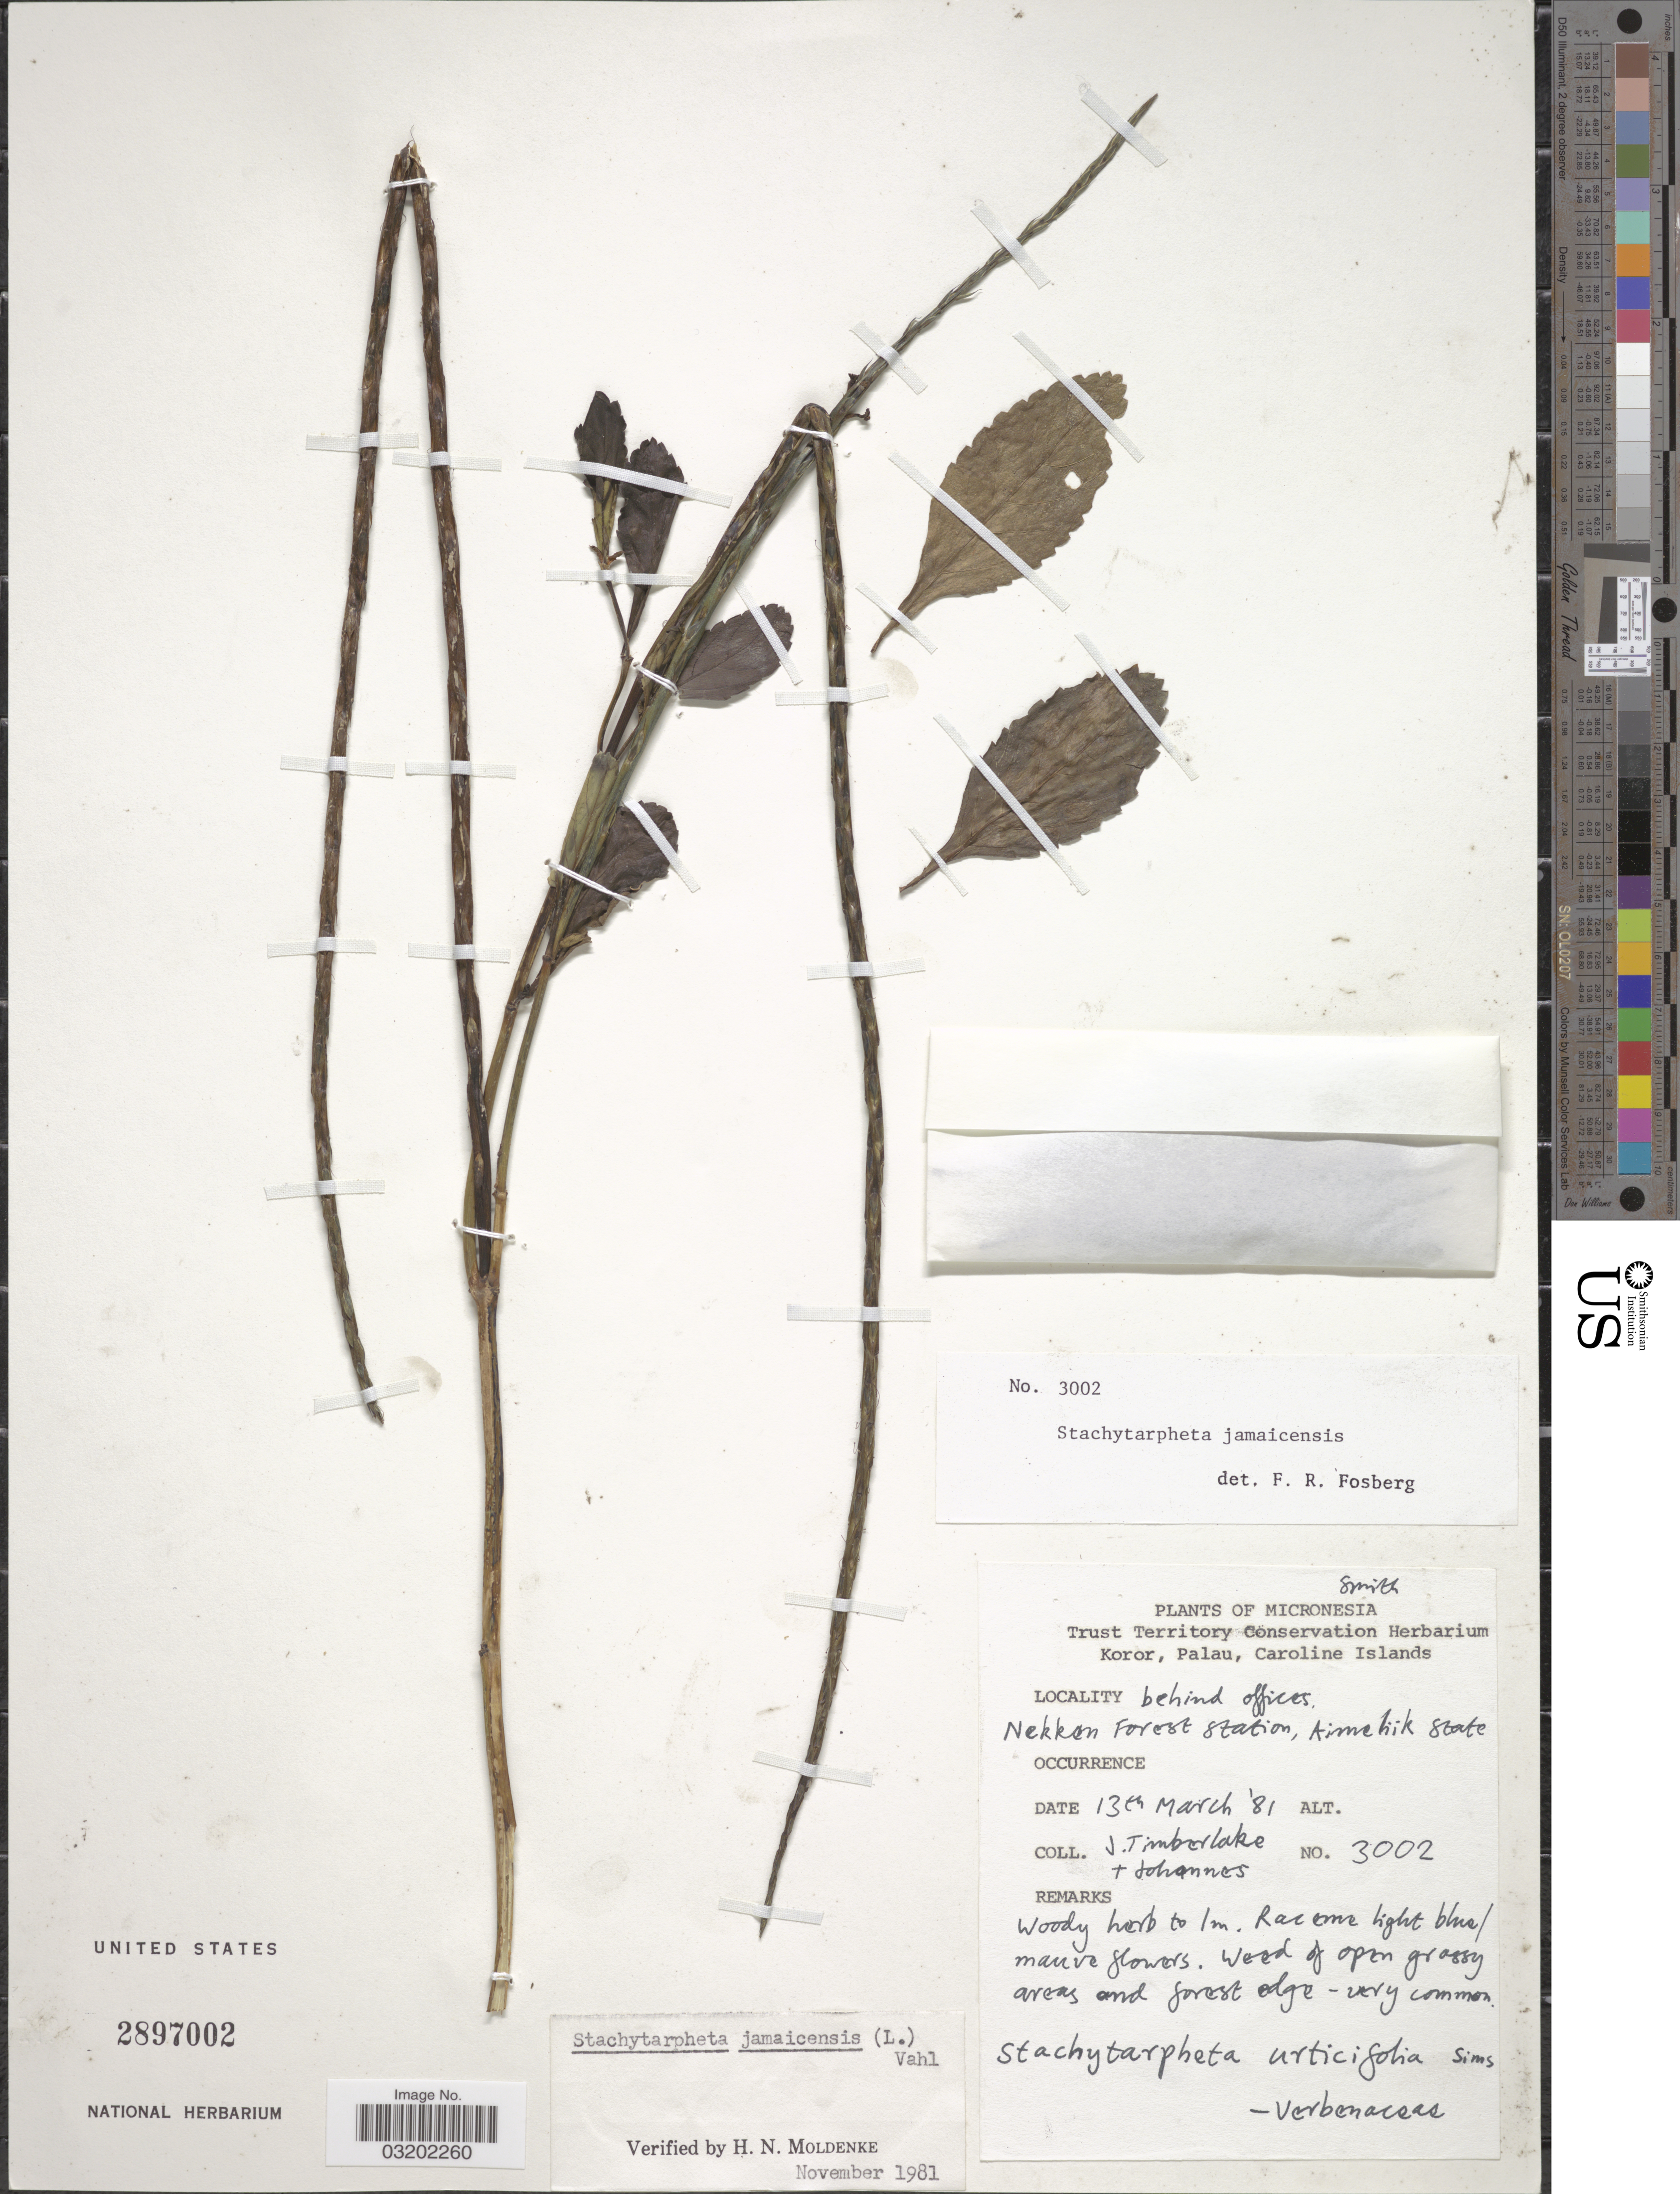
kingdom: Plantae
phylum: Tracheophyta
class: Magnoliopsida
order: Lamiales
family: Verbenaceae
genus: Stachytarpheta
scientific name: Stachytarpheta jamaicensis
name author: (L.) Vahl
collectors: J. Timberlake & -. Johannes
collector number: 3002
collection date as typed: Transcribed d/m/y: 13/3/81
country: Palau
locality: Micronesia. Koro, Palau, Caroline Islands. Behind offices. Nekkon Forest Station, Kimehik [interpreted] State.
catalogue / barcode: US 2897002